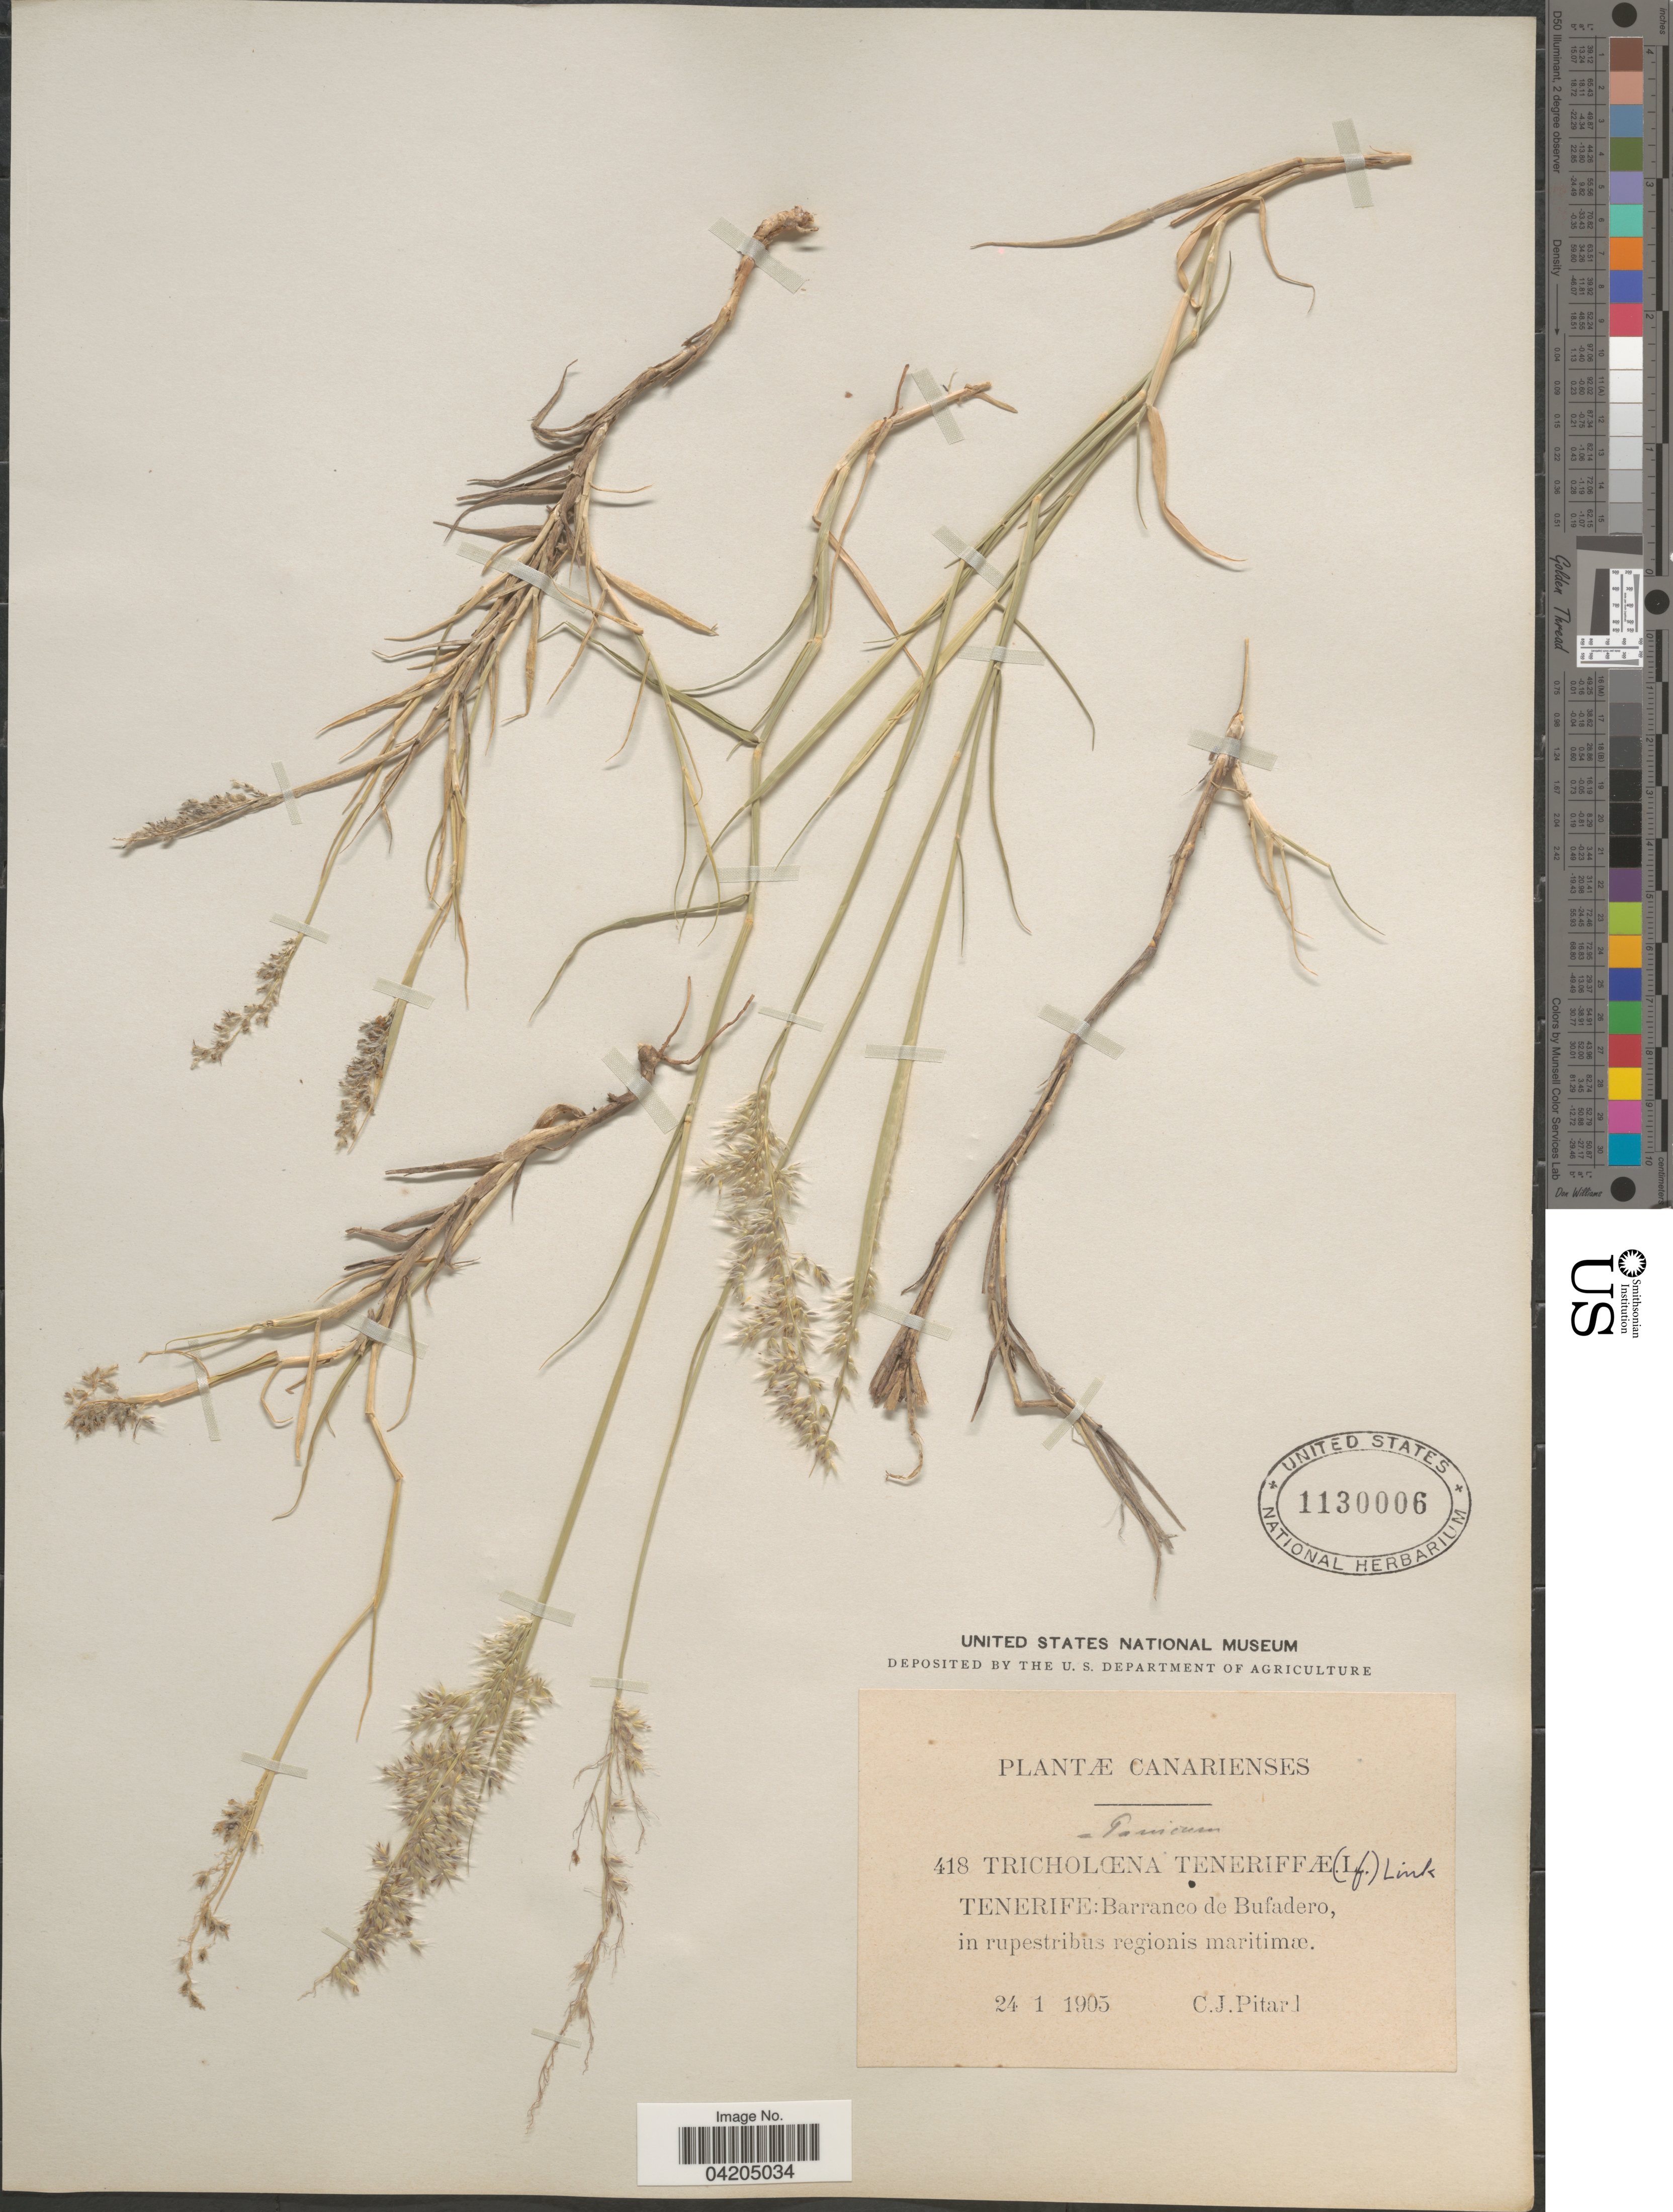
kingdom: Plantae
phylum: Tracheophyta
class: Liliopsida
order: Poales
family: Poaceae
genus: Tricholaena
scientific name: Tricholaena teneriffae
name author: (L.) Link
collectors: C. Pitard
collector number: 418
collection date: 1905-01-24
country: Spain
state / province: Canarias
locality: Canarienses. Tenerife: Barranco de Bufadero, in rupestribus regionis maritimæ.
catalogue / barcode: US 1130006